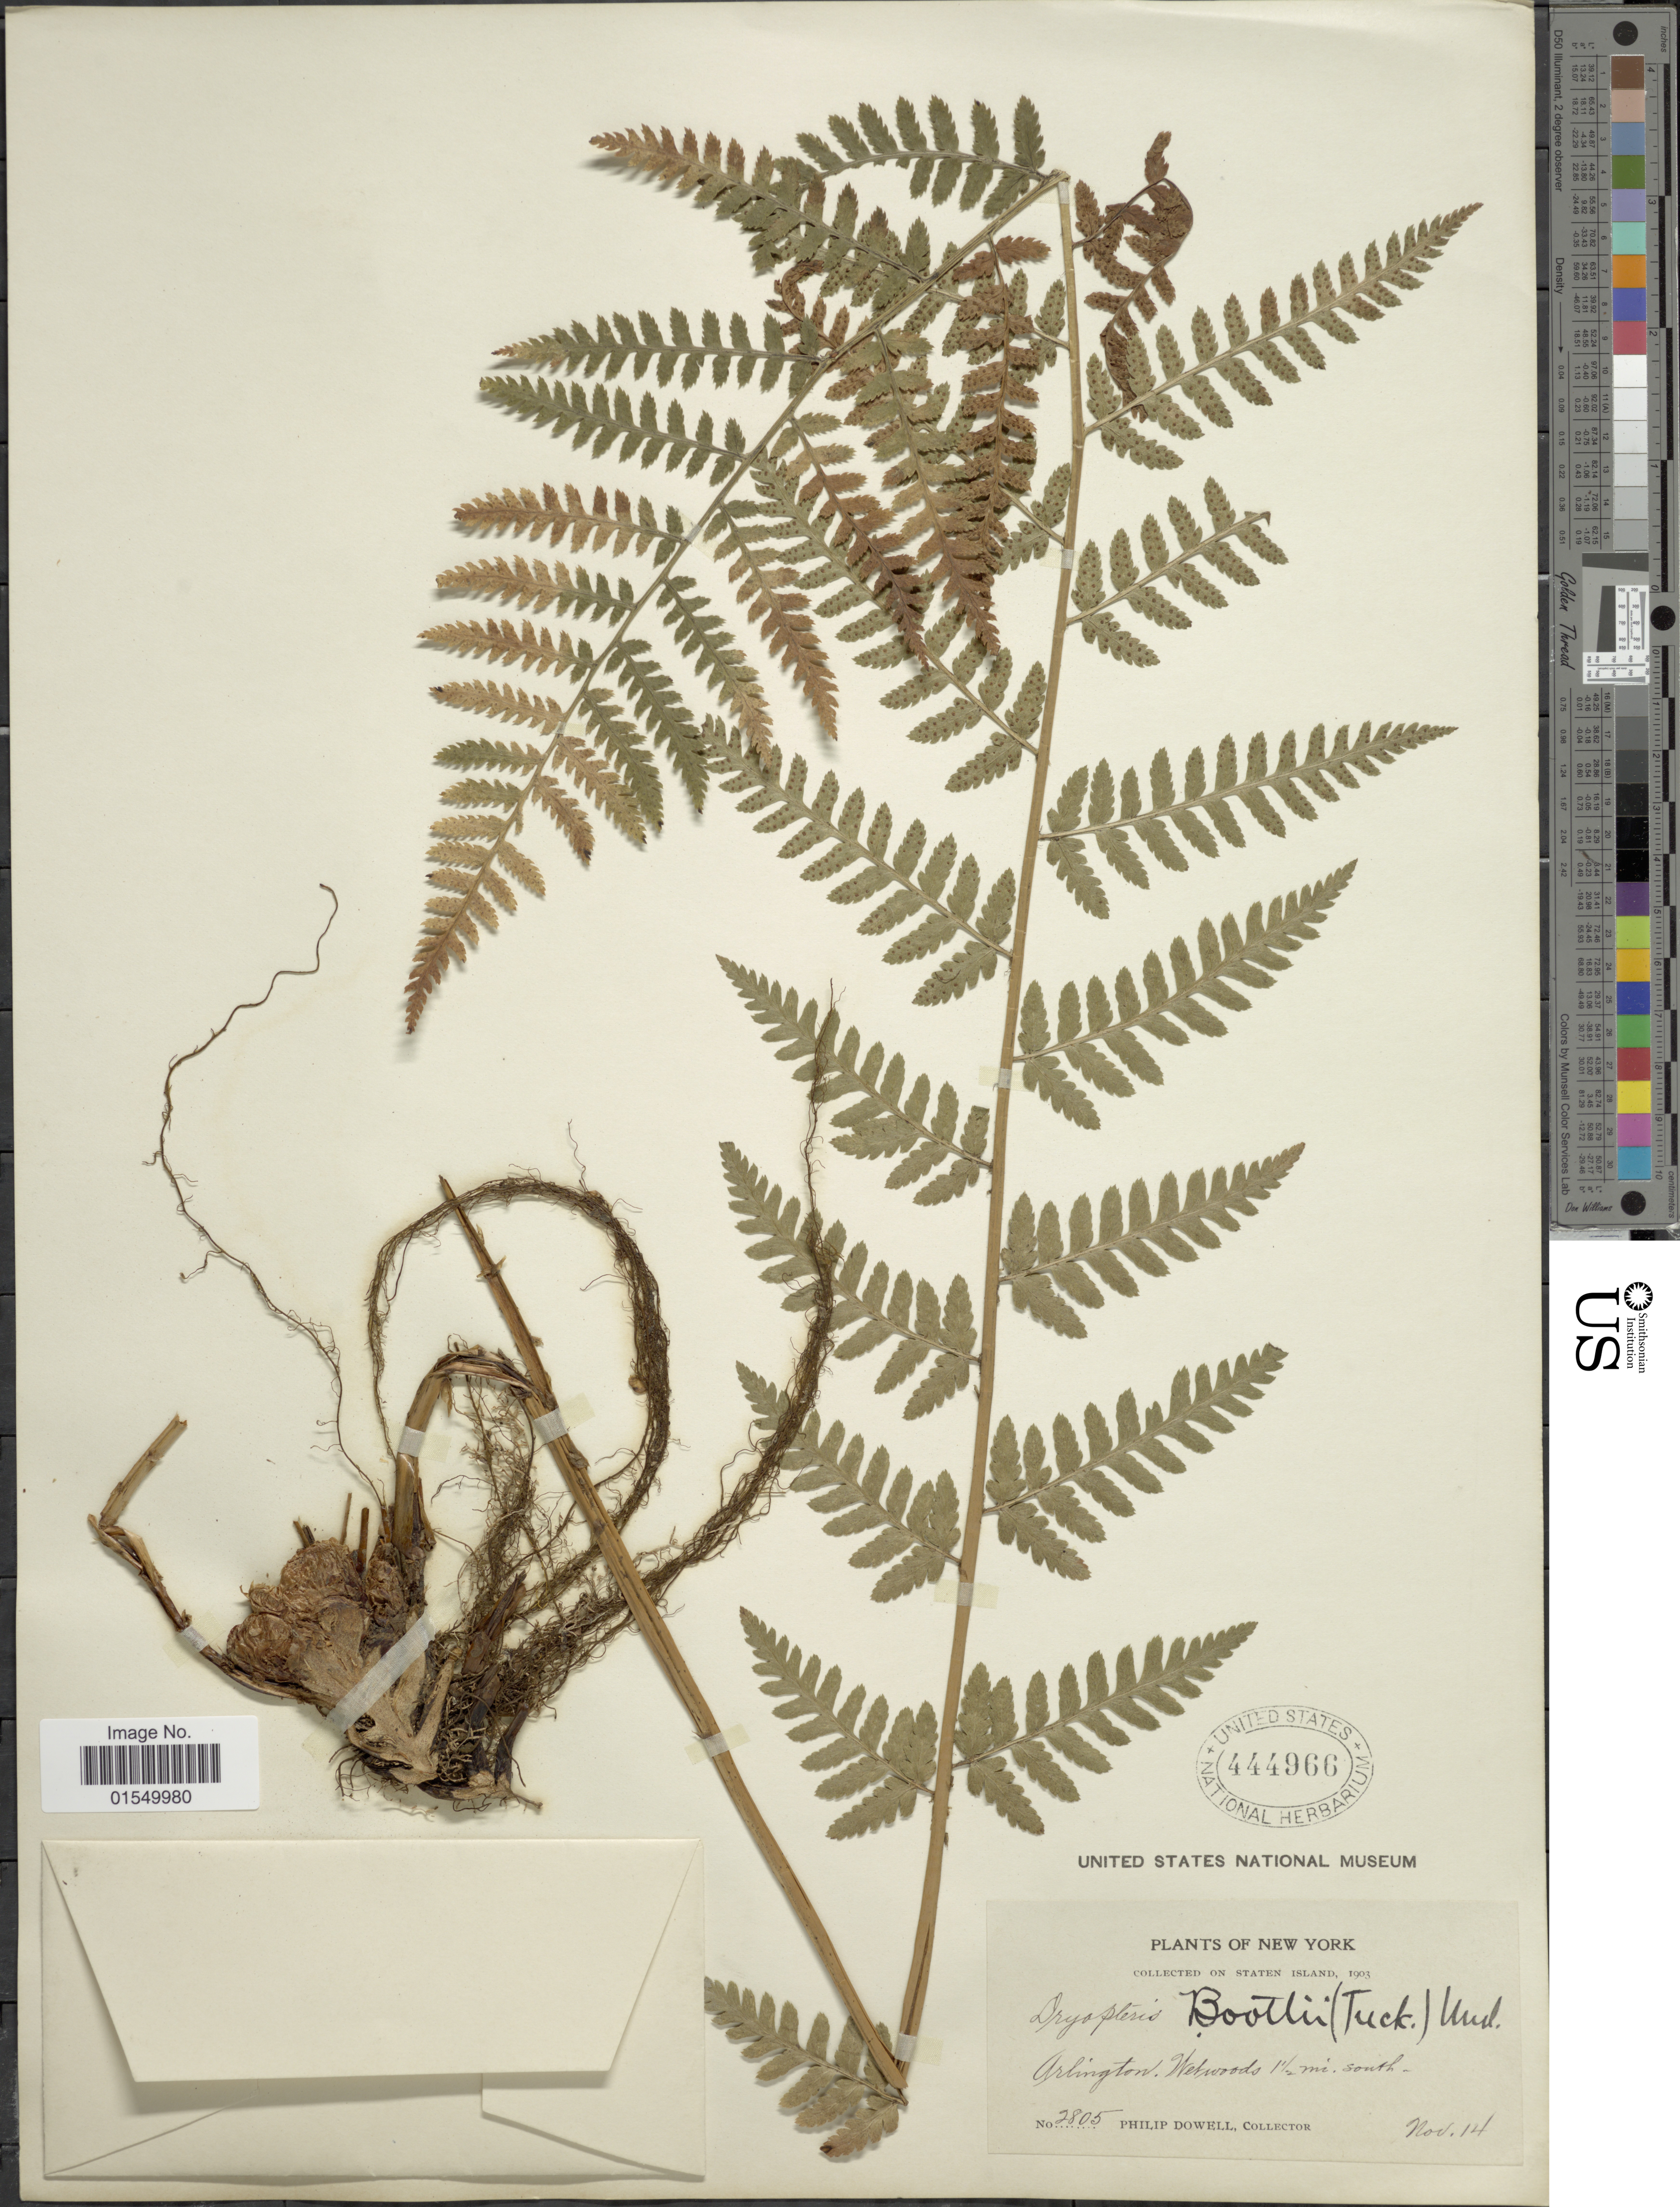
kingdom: Plantae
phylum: Tracheophyta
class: Polypodiopsida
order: Polypodiales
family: Dryopteridaceae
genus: Dryopteris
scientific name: Dryopteris x boottii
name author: Underw.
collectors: P. Dowell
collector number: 2805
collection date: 1903-11-14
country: United States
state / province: New York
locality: Staten Island, Arlington, wetwoods 1 1/2 mi. south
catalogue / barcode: US 444966